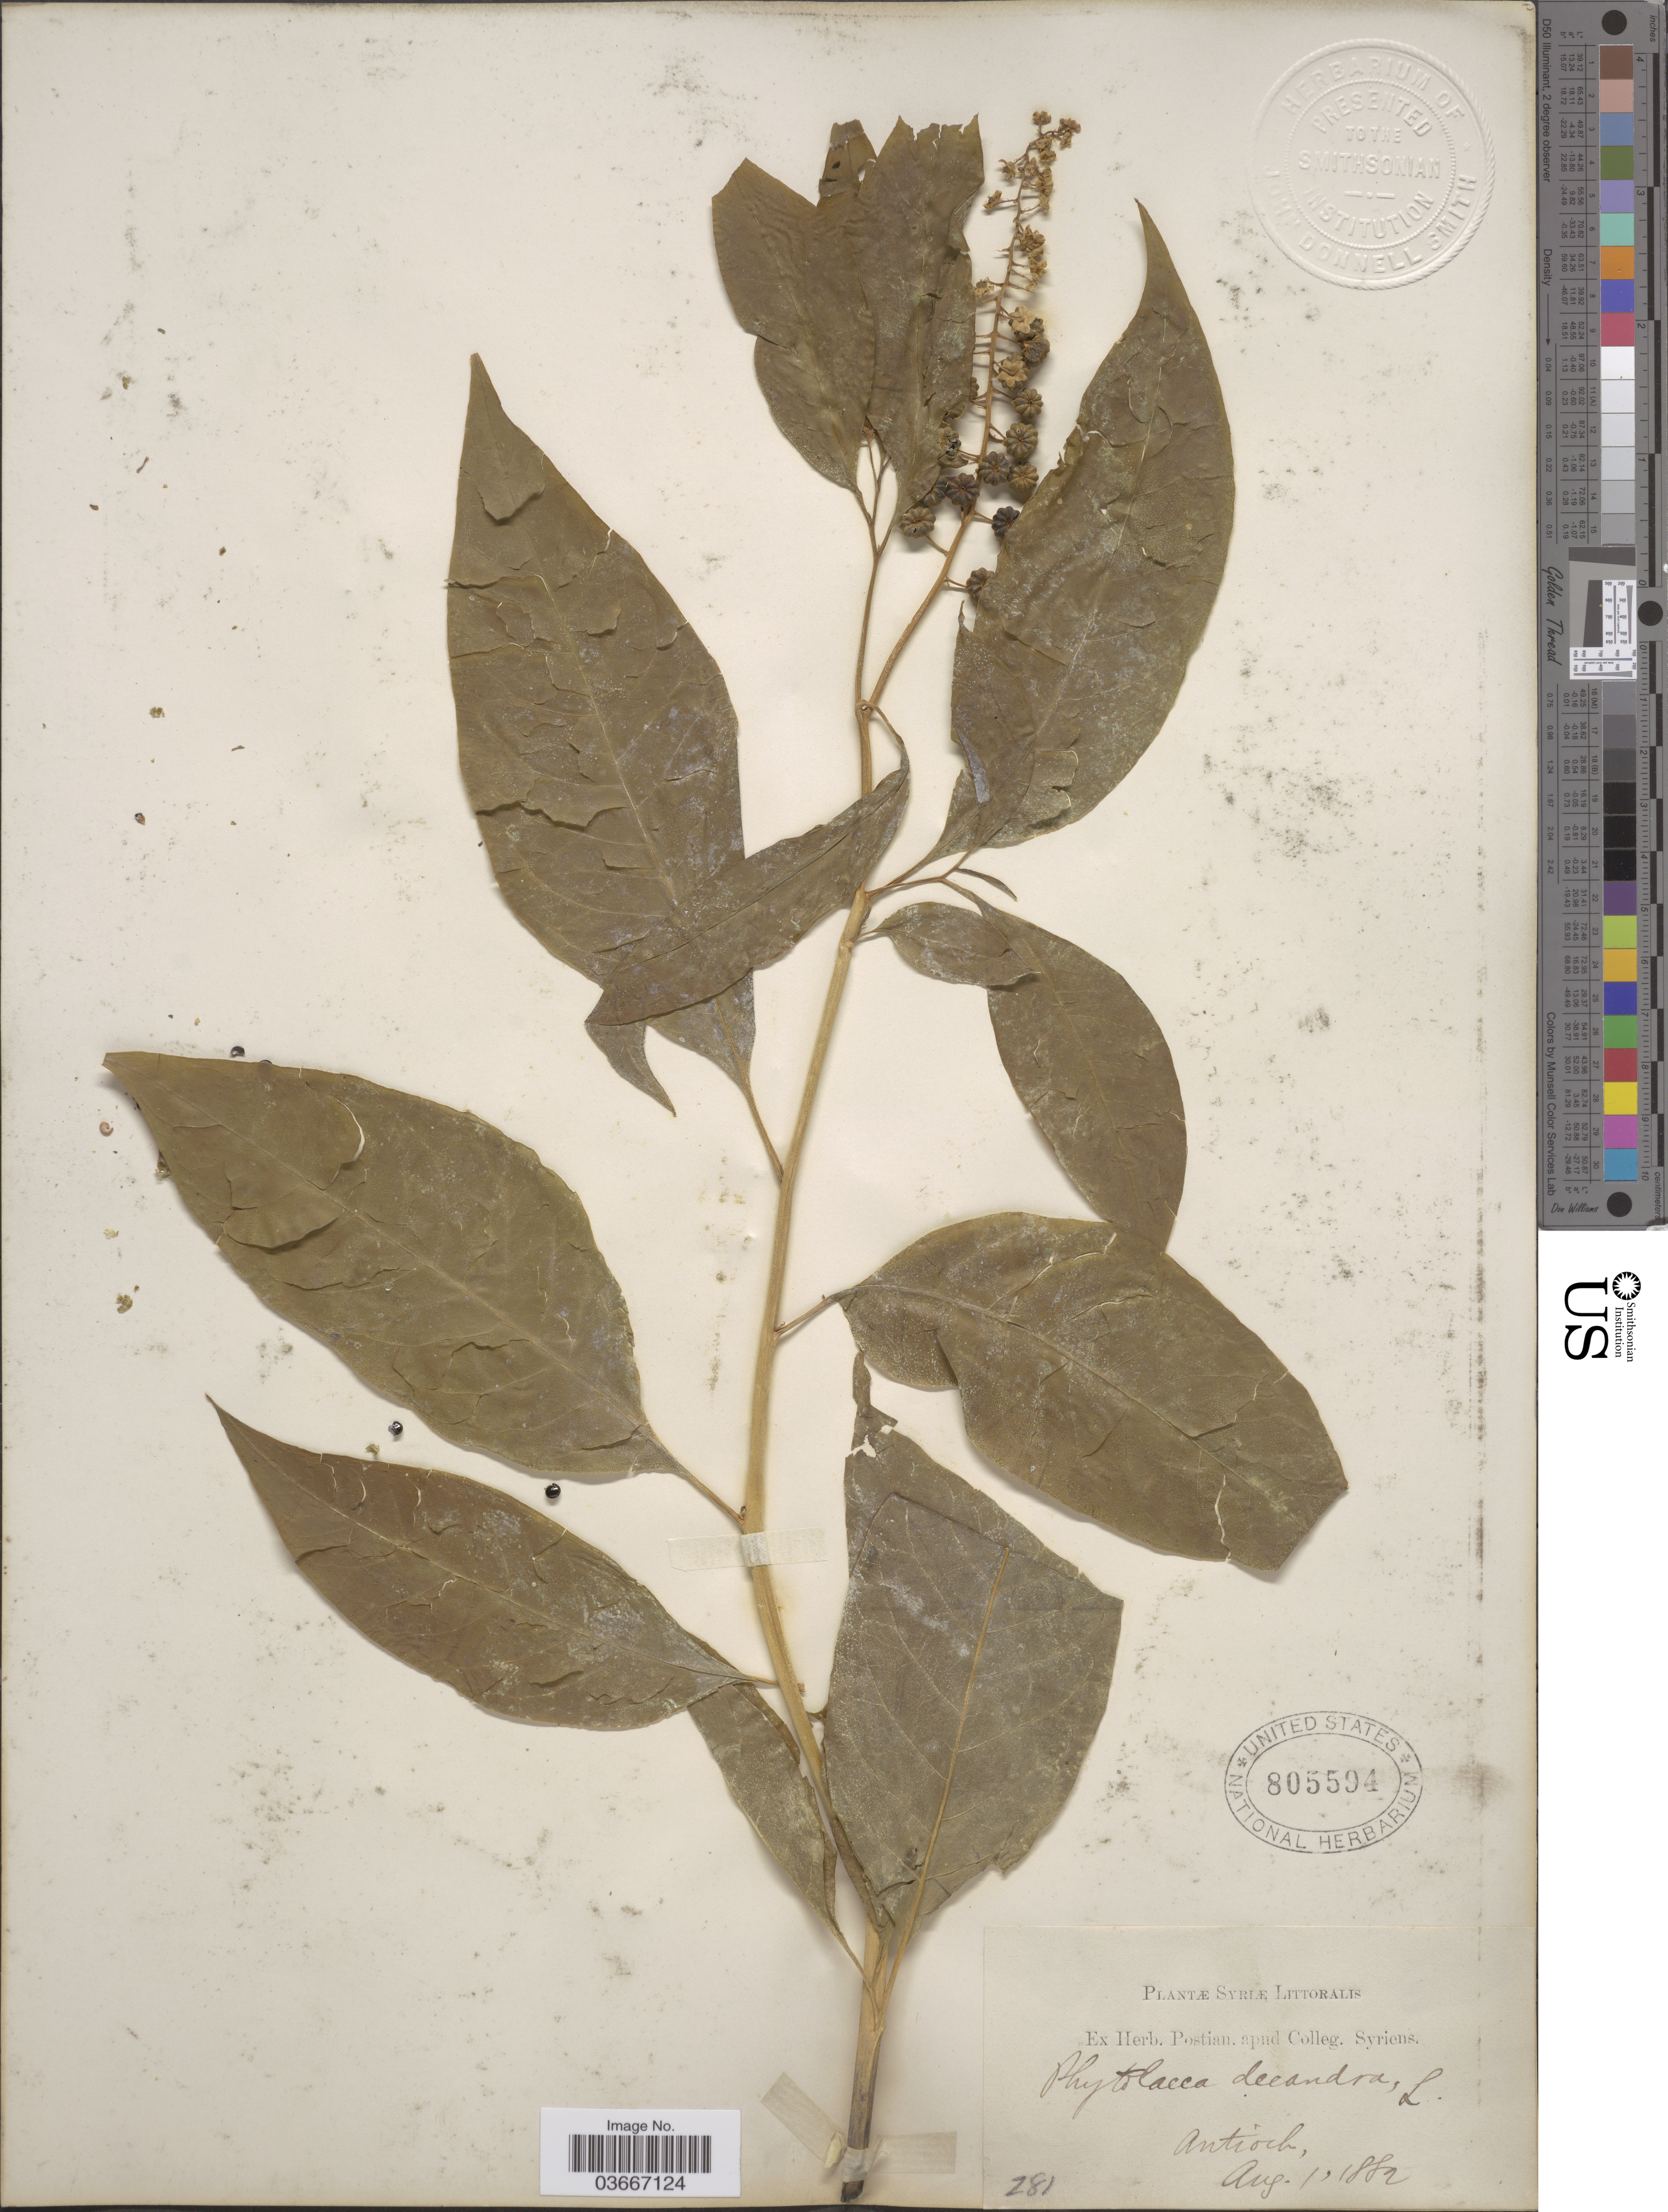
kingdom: Plantae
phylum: Tracheophyta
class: Magnoliopsida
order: Caryophyllales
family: Phytolaccaceae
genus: Phytolacca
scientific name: Phytolacca americana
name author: L.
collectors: ex herb. Postian. apud Colleg. Syriens. Protest. USE "Fannie P. A. Shepard" (10308853) AS PRIMARY COLLECTOR INSTEAD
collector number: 281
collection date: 1889-08-01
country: Syria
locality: Syriæ Littoralis. Antioch.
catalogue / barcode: US 805594